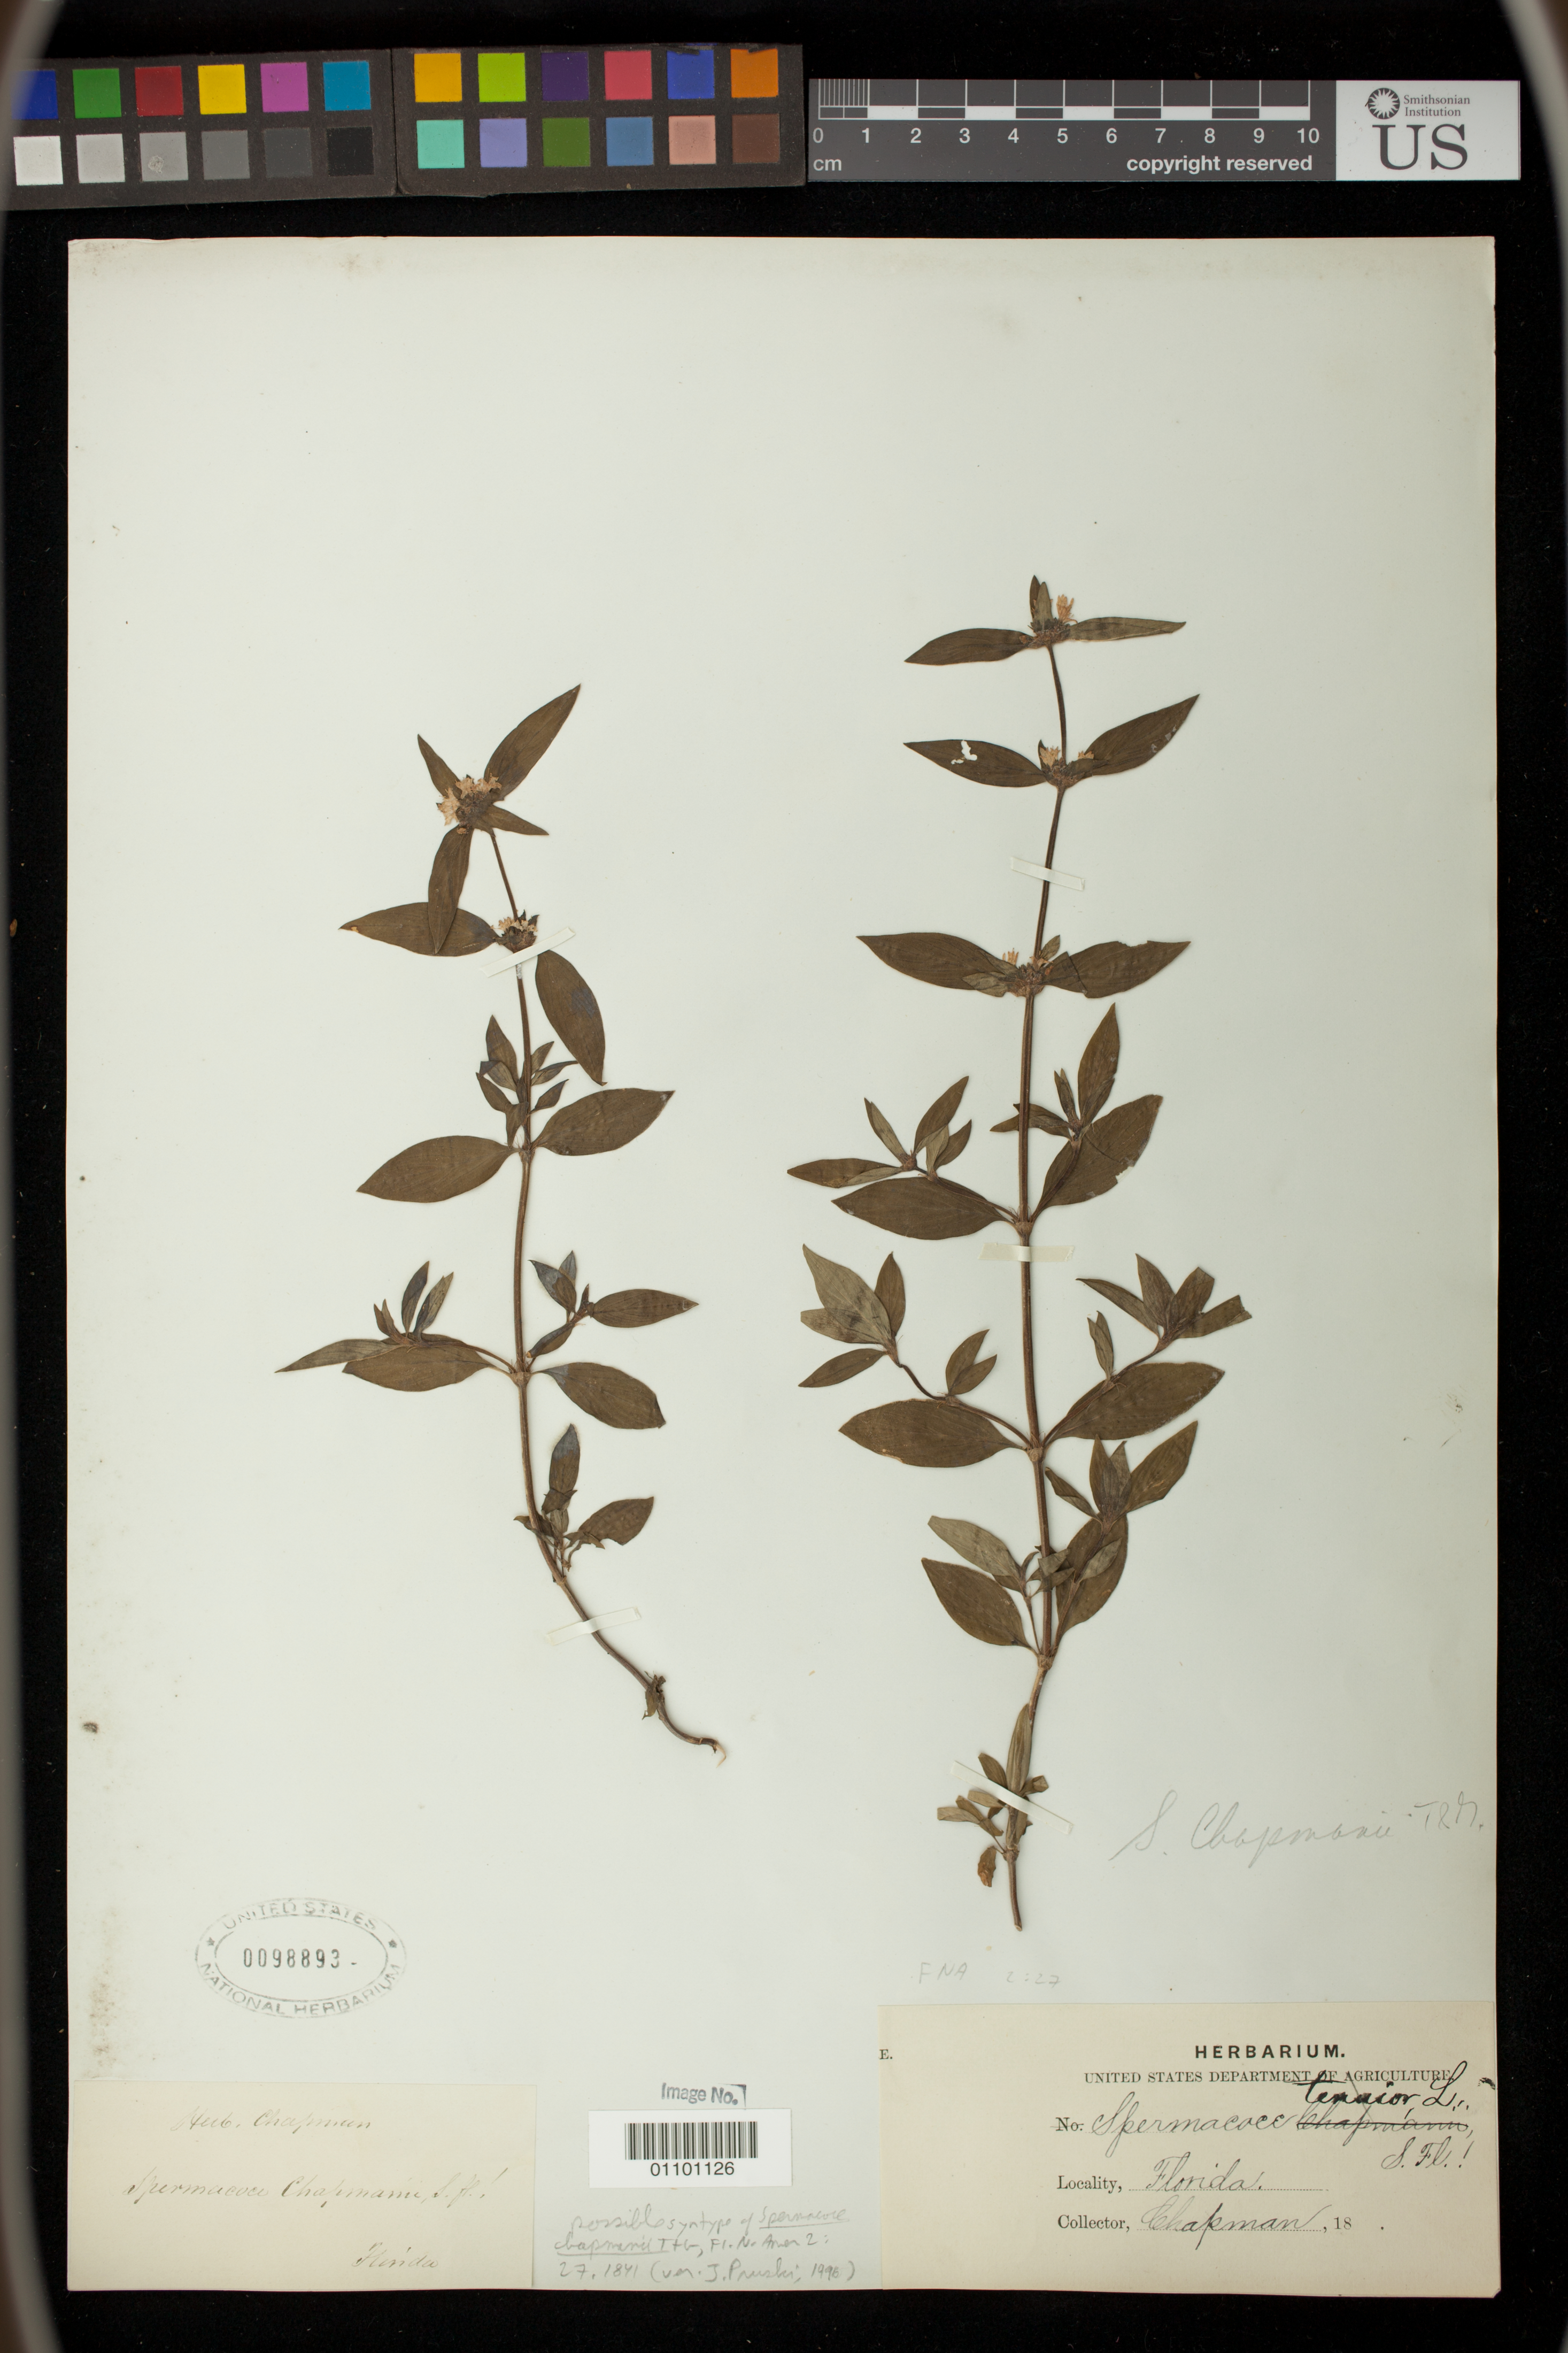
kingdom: Plantae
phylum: Tracheophyta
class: Magnoliopsida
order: Gentianales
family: Rubiaceae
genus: Spermacoce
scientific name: Spermacoce chapmanii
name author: Torr. & A. Gray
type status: Possible Syntype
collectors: A. W. Chapman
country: United States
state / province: Florida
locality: Florida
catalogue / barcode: US 98893